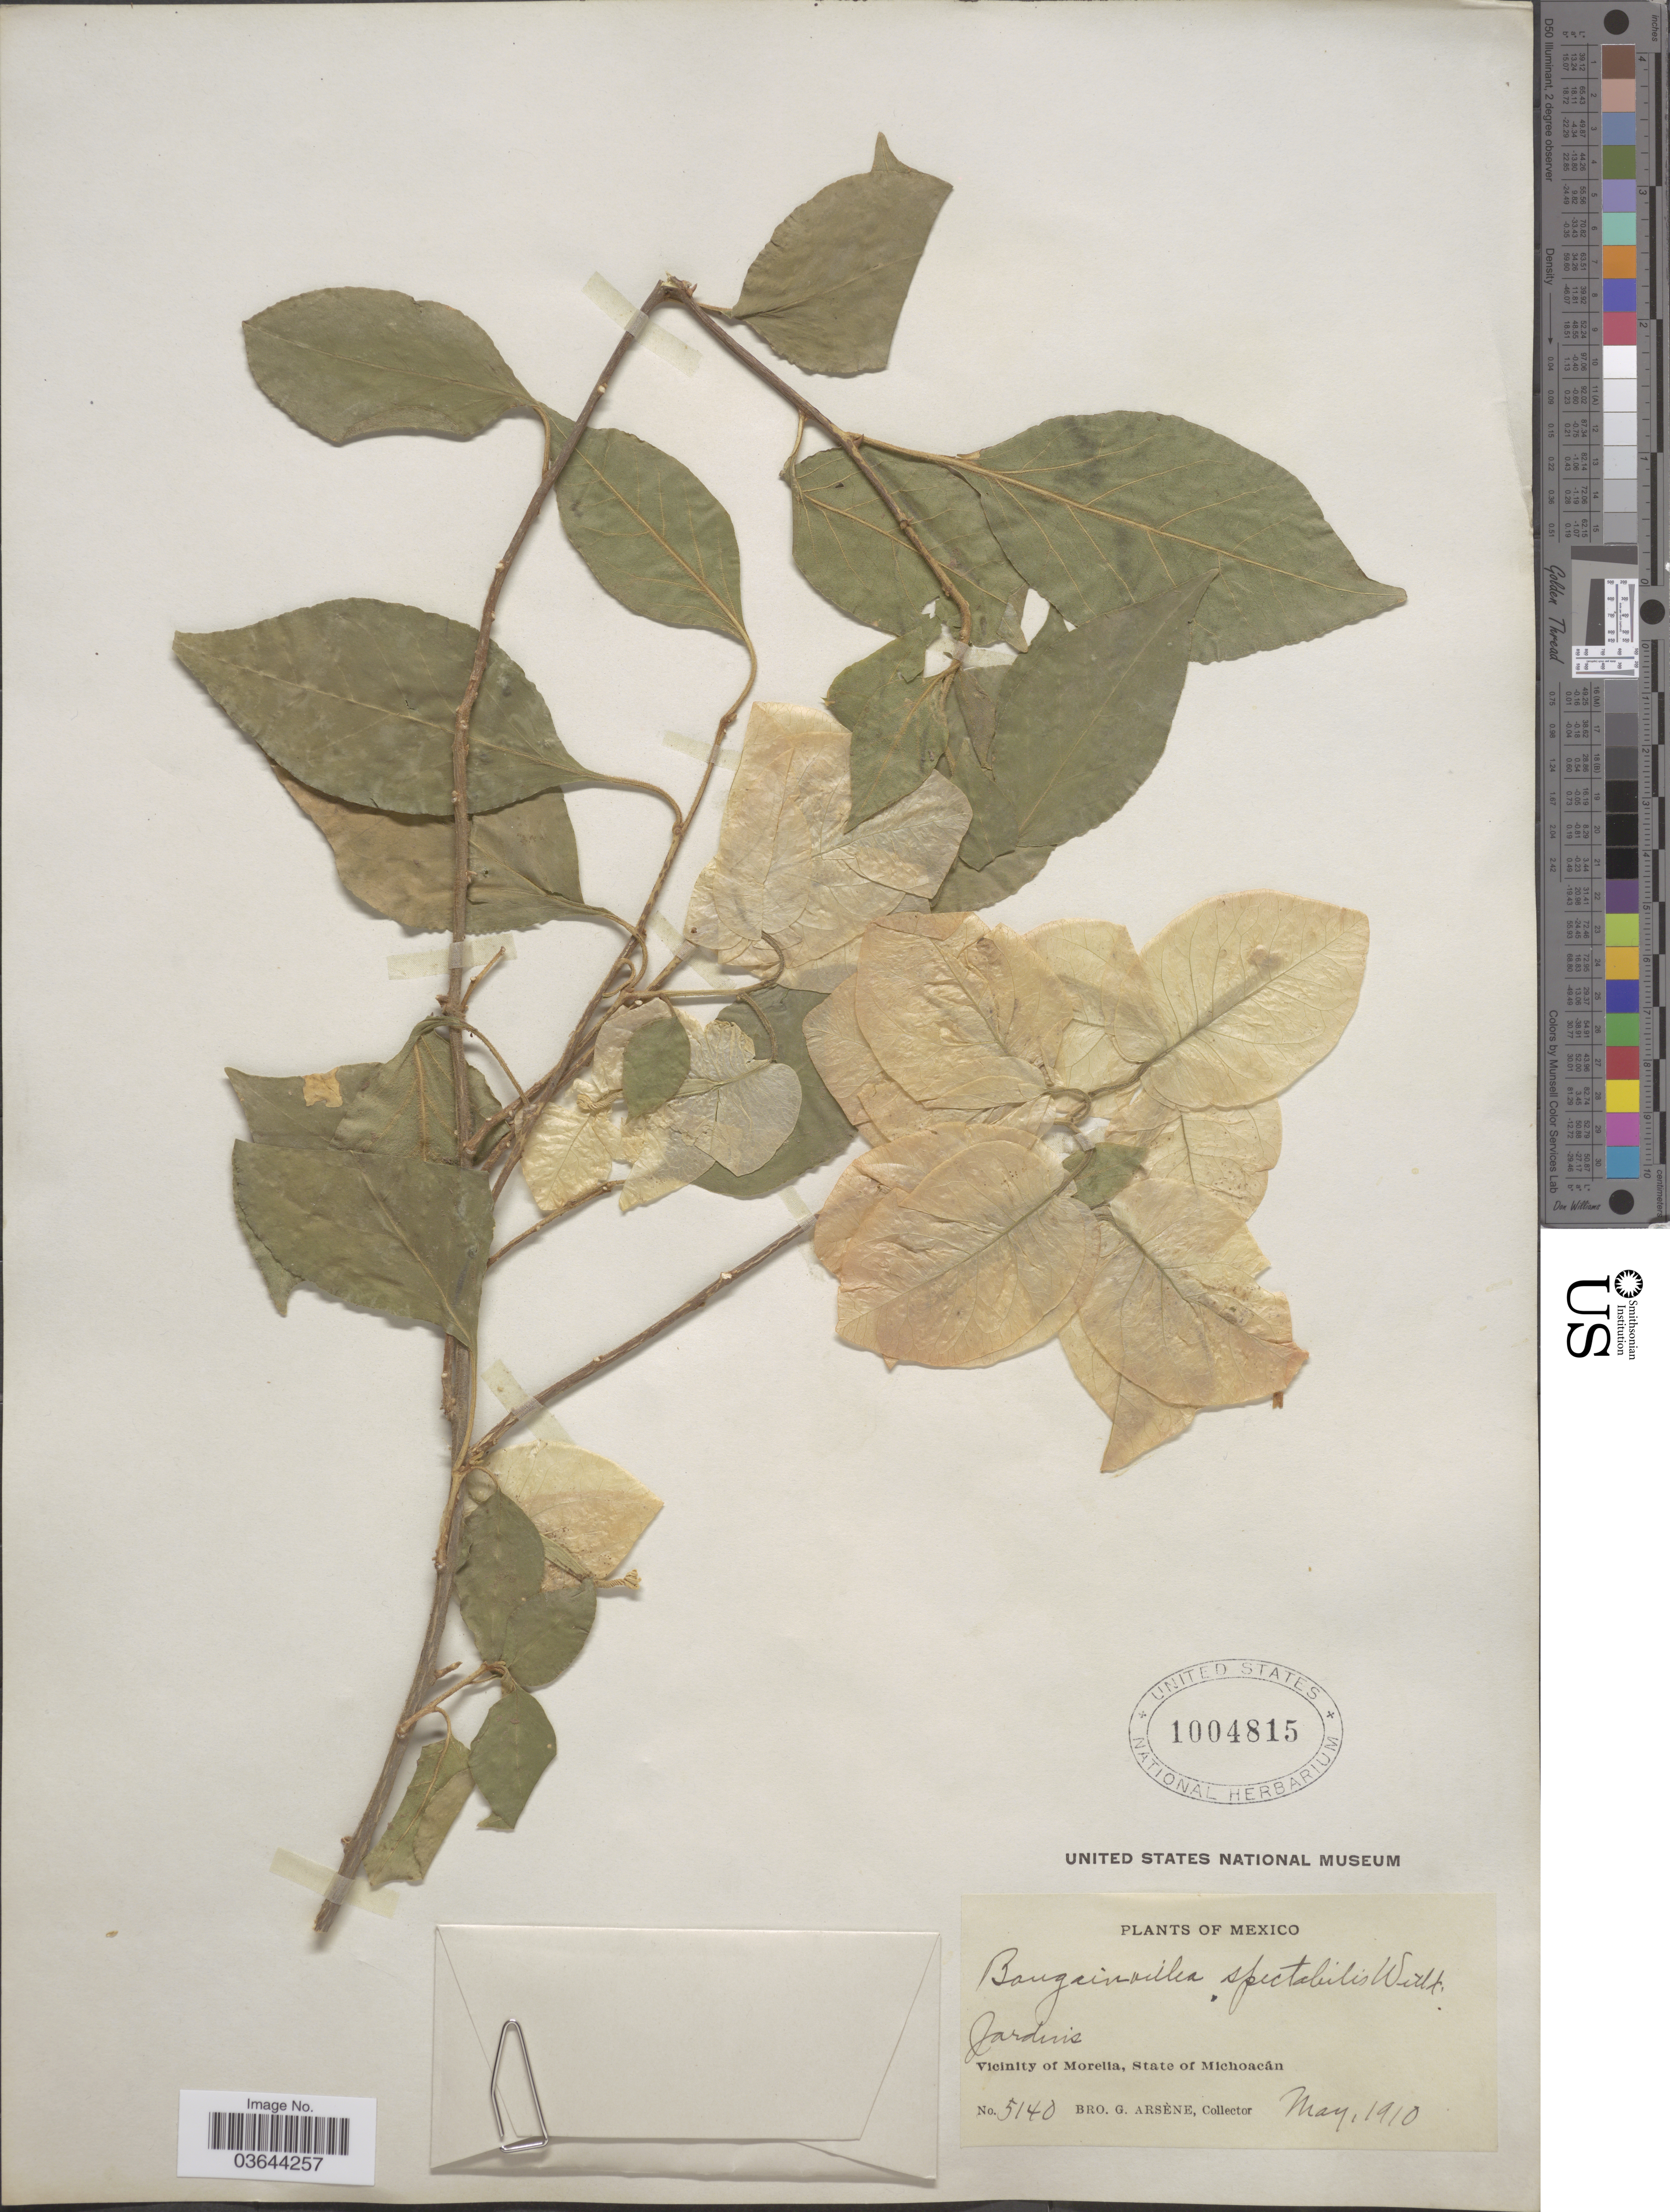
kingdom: Plantae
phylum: Tracheophyta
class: Magnoliopsida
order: Caryophyllales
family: Nyctaginaceae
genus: Bougainvillea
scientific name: Bougainvillea spectabilis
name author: Willd.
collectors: Bro. G. Arsène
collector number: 5140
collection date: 1910-05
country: Mexico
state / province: Michoacán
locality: Jardins. Vicinity of Morelia.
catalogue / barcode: US 1004815